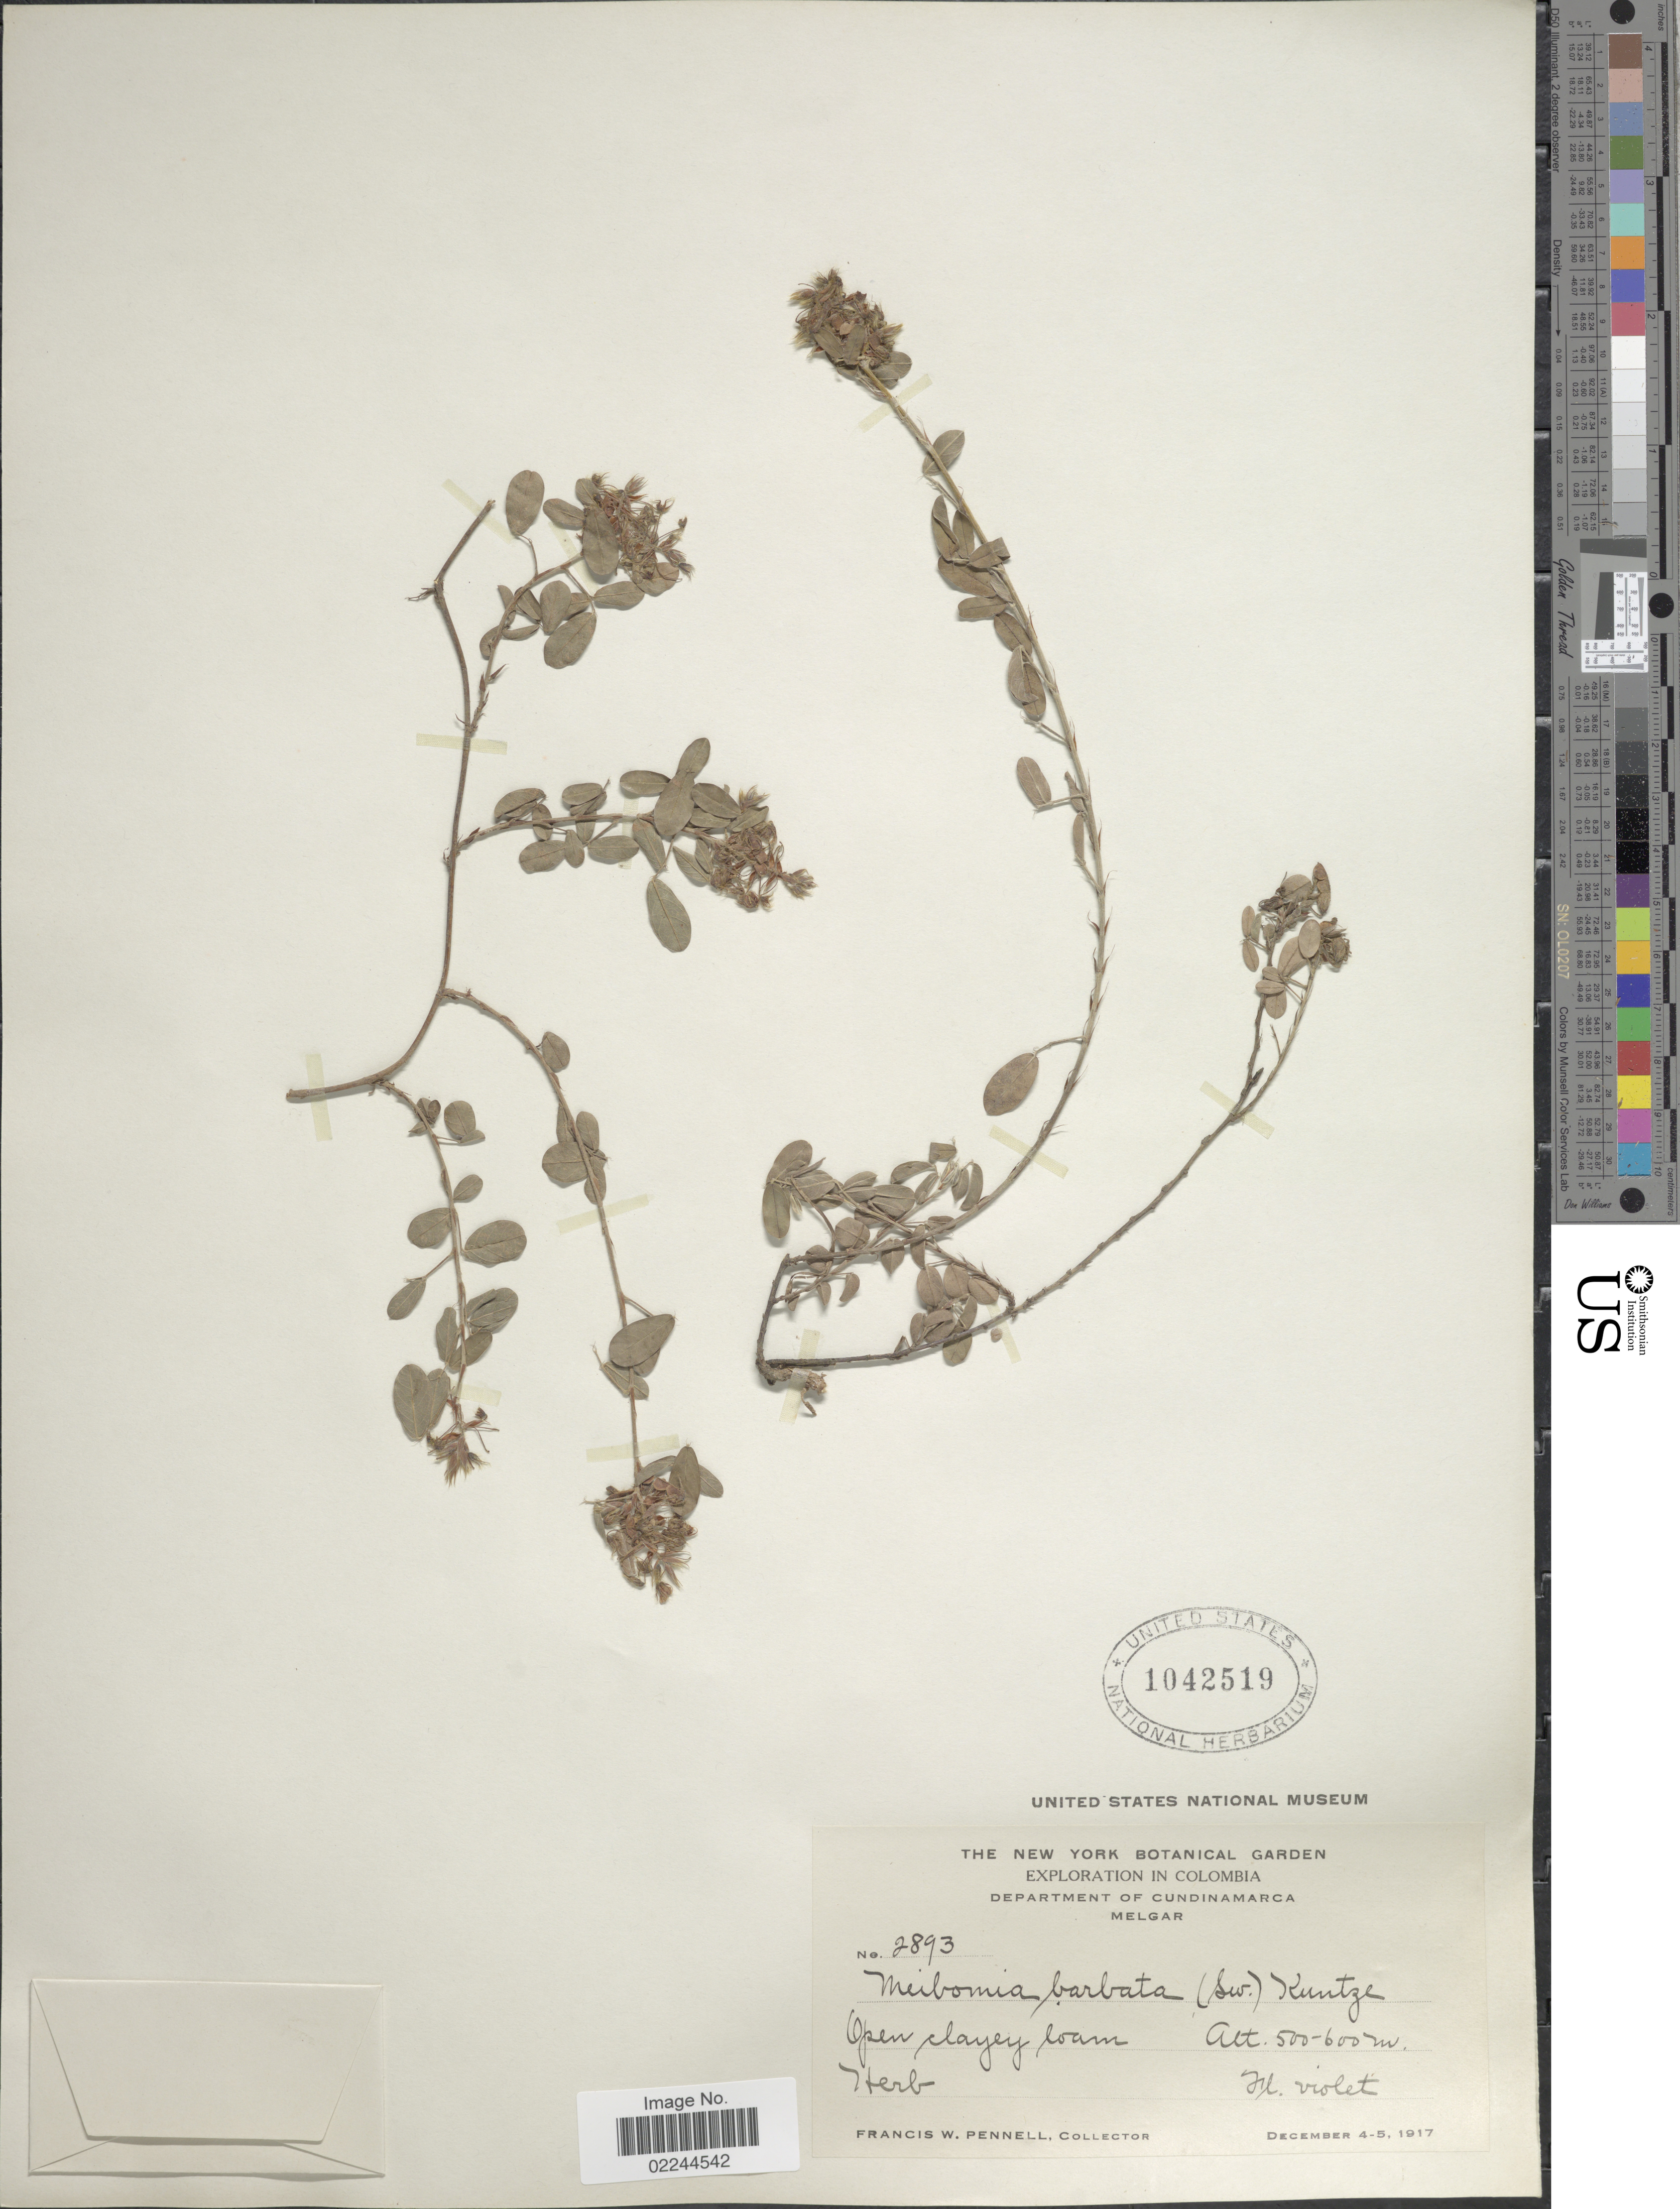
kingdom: Plantae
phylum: Tracheophyta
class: Magnoliopsida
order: Fabales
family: Fabaceae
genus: Grona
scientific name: Grona barbata var. barbata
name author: (L.) H. Ohashi & K. Ohashi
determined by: Strong, Mark T., (BOT), Smithsonian Institution - National Museum of Natural History (UNITED STATES)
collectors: F. W. Pennell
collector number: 2893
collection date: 1917-12-04/1917-12-05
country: Colombia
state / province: Cundinamarca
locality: Melgar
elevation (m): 500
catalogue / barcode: US 1042519